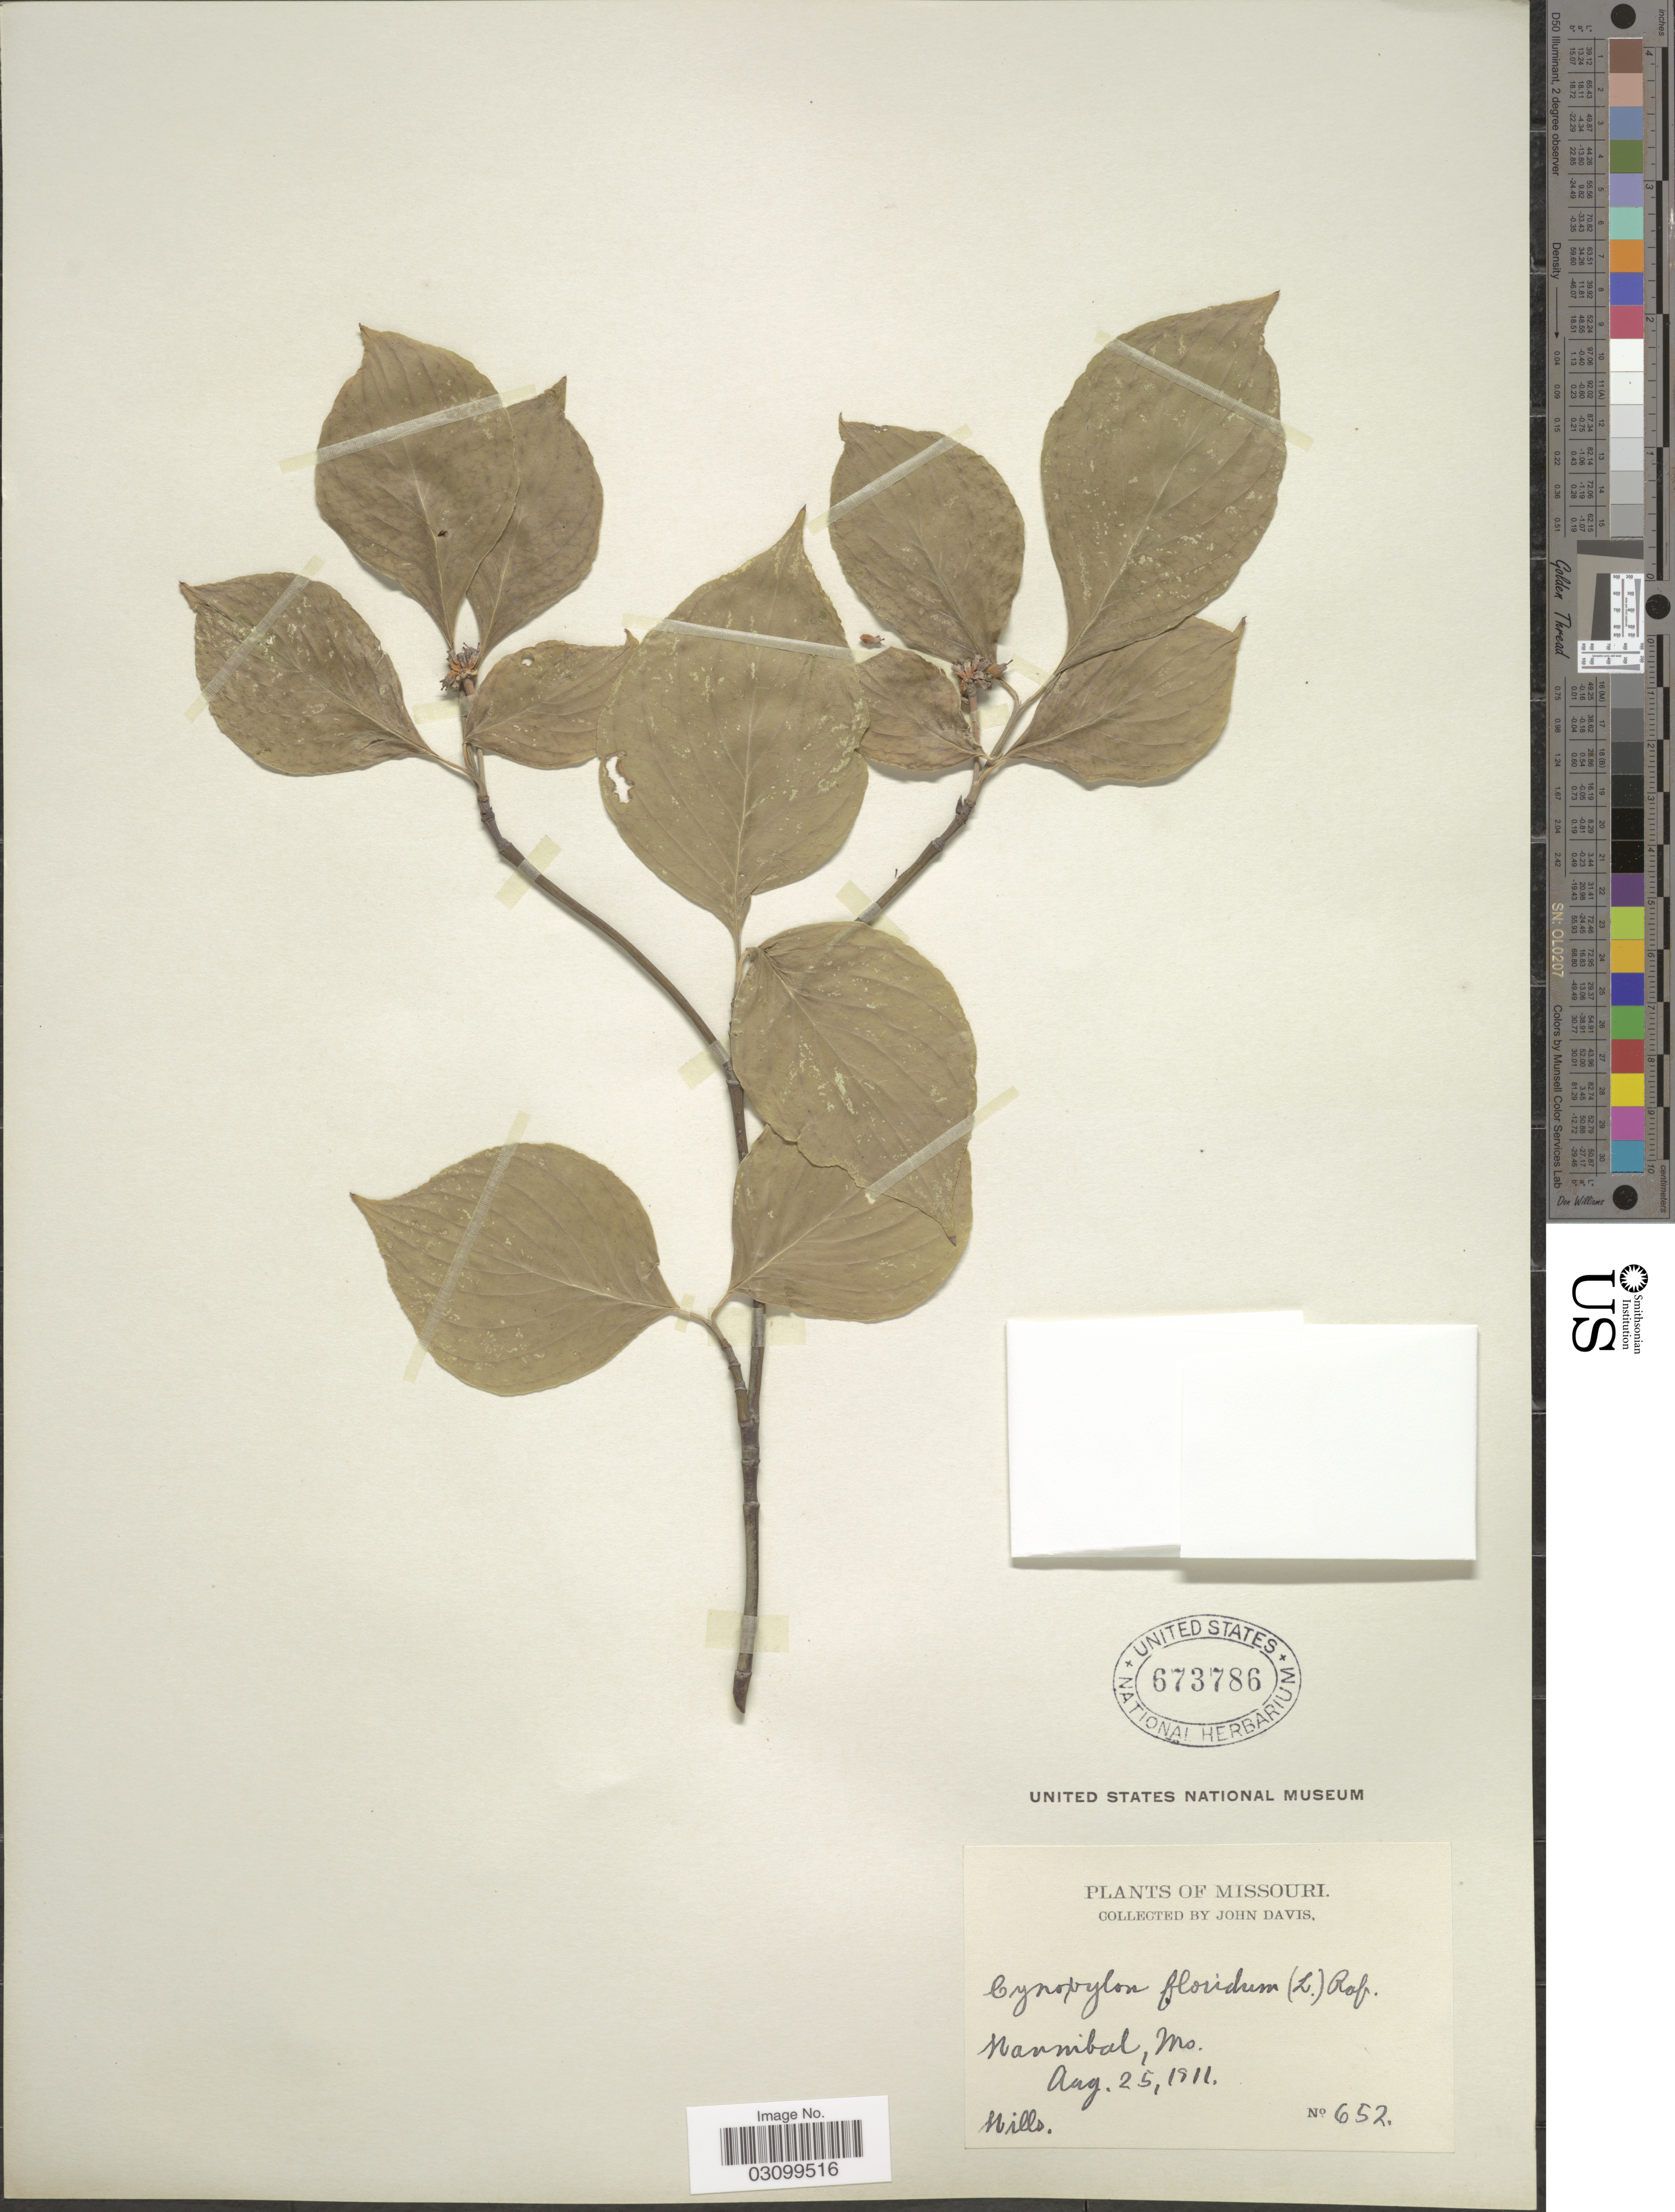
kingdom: Plantae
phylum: Tracheophyta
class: Magnoliopsida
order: Cornales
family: Cornaceae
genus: Cornus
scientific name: Cornus florida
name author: L.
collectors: J. Davis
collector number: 652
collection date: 1911-08-25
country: United States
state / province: Missouri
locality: Hannibal.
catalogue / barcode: US 673786